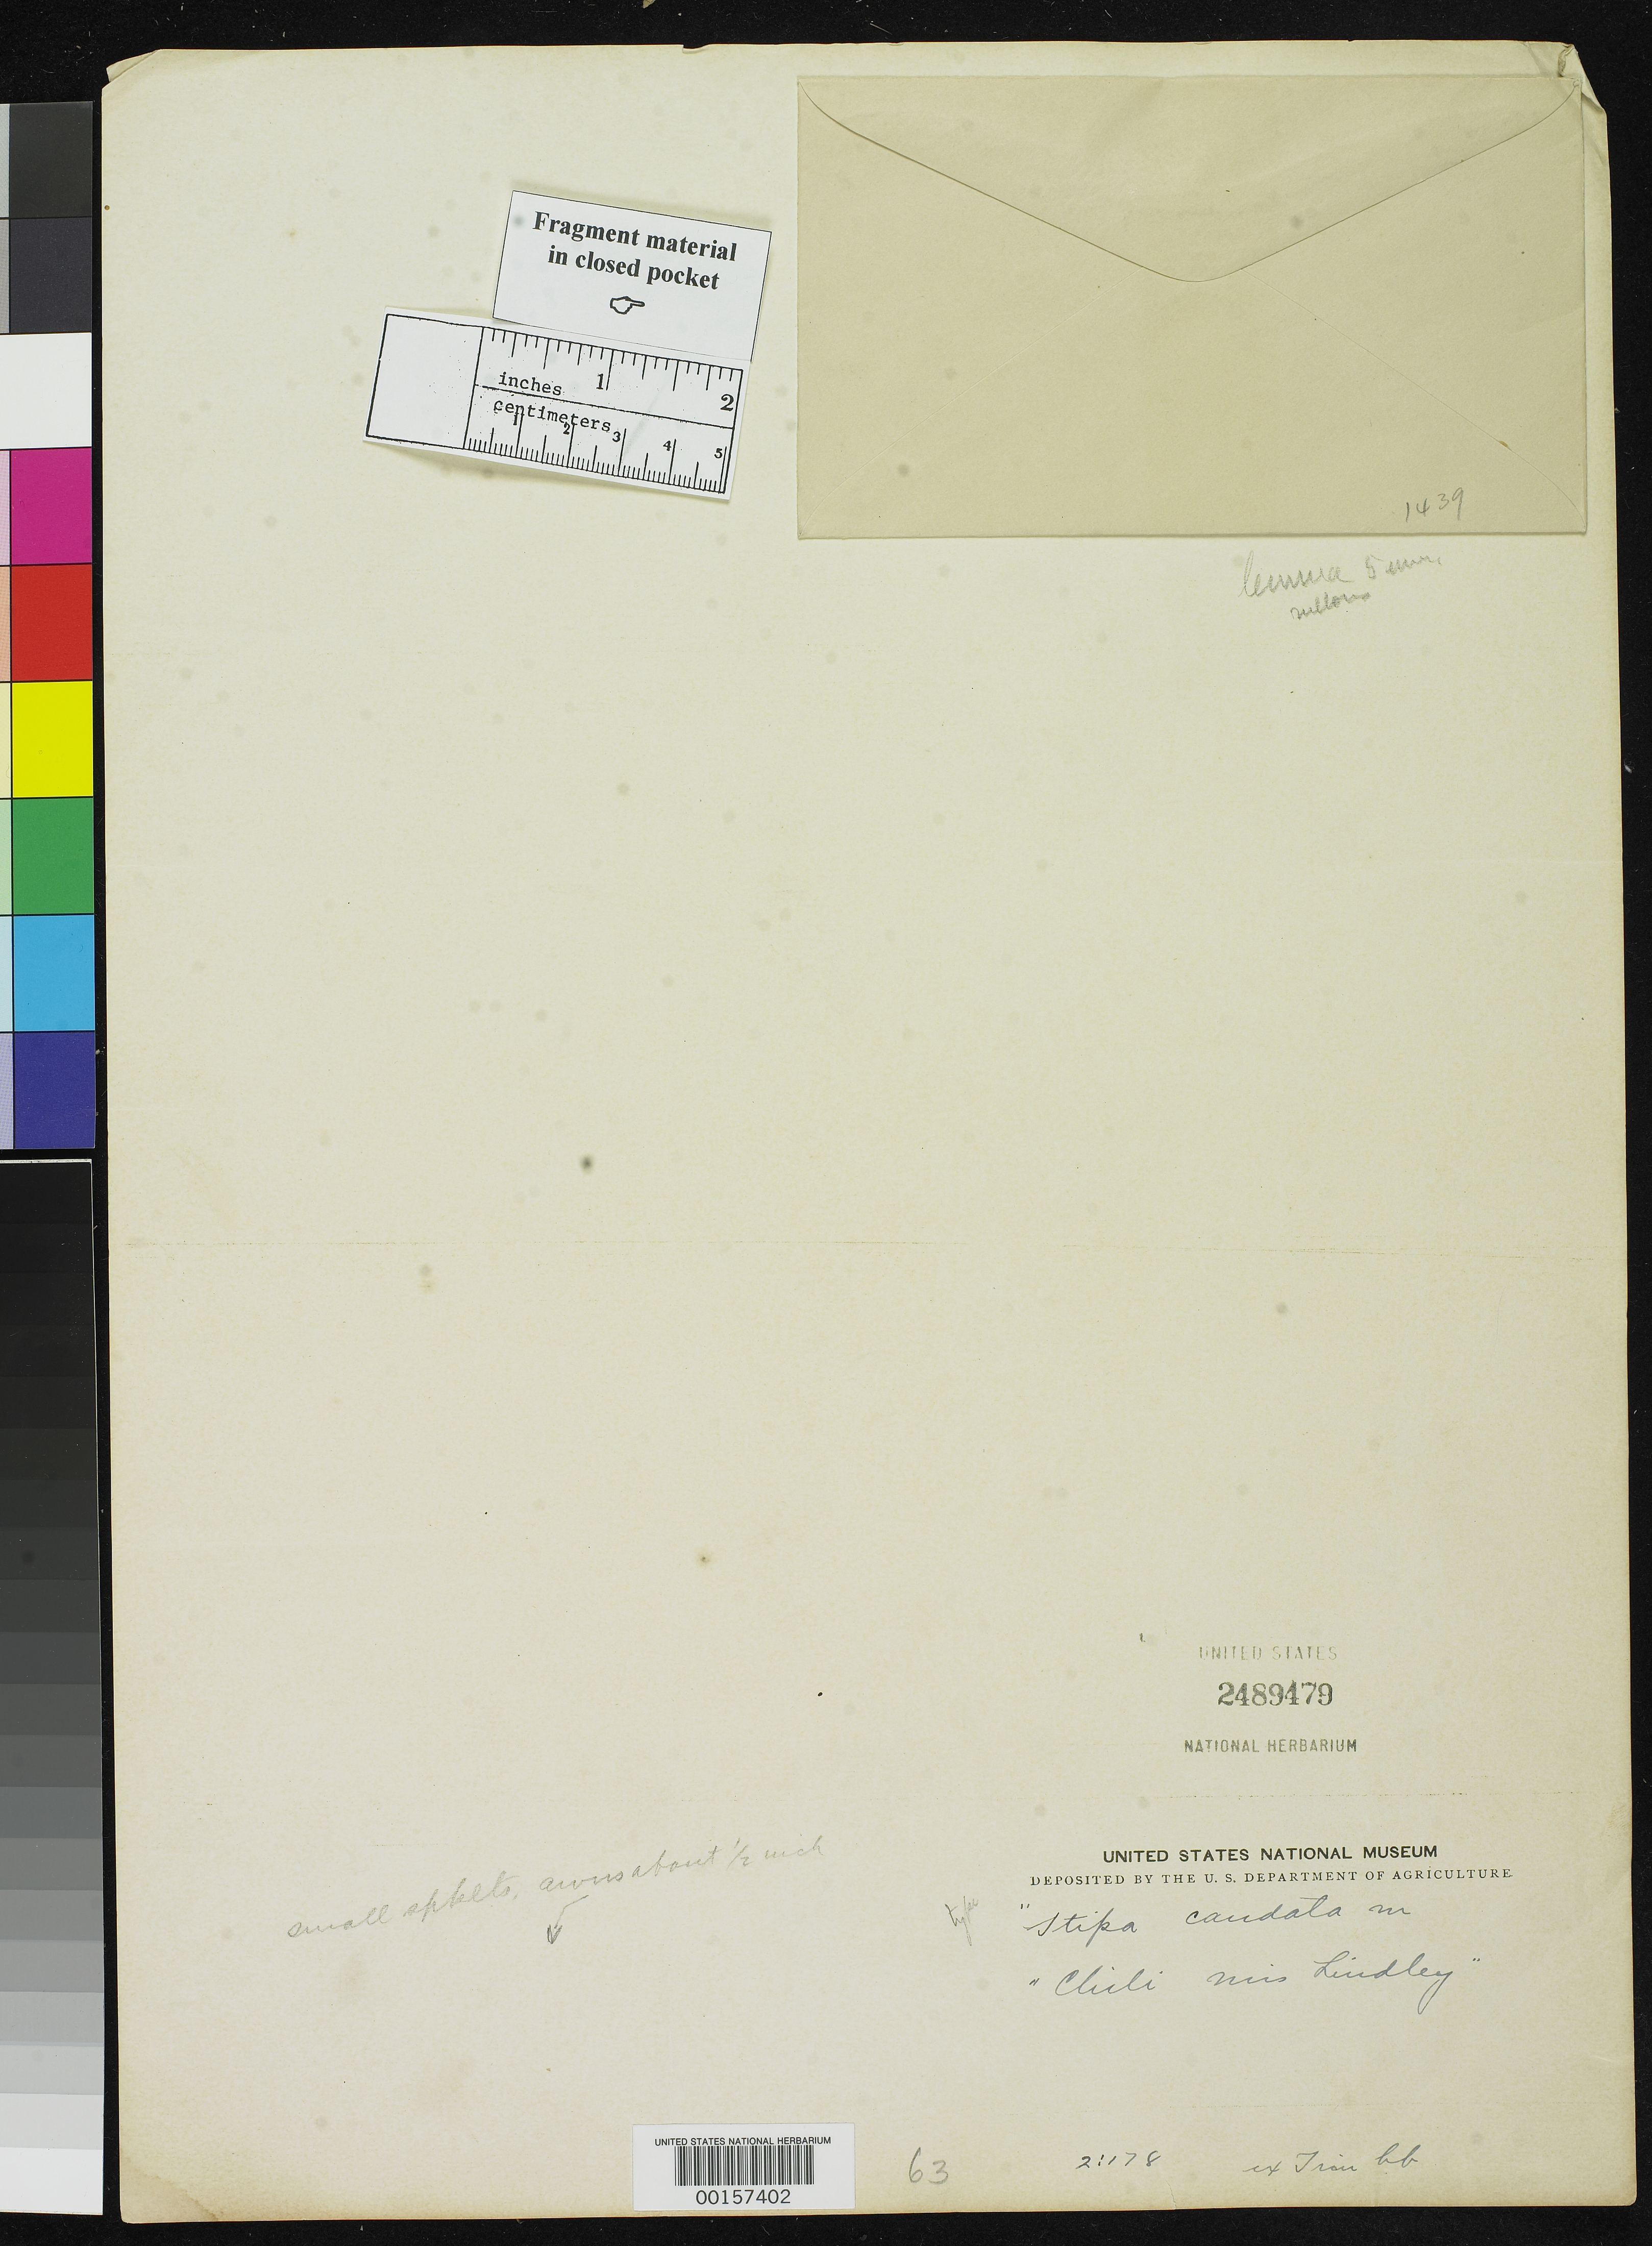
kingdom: Plantae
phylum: Tracheophyta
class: Liliopsida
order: Poales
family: Poaceae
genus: Stipa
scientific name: Stipa caudata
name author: Trin.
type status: Type Fragment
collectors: J. Lindley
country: Chile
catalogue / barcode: US 2489479